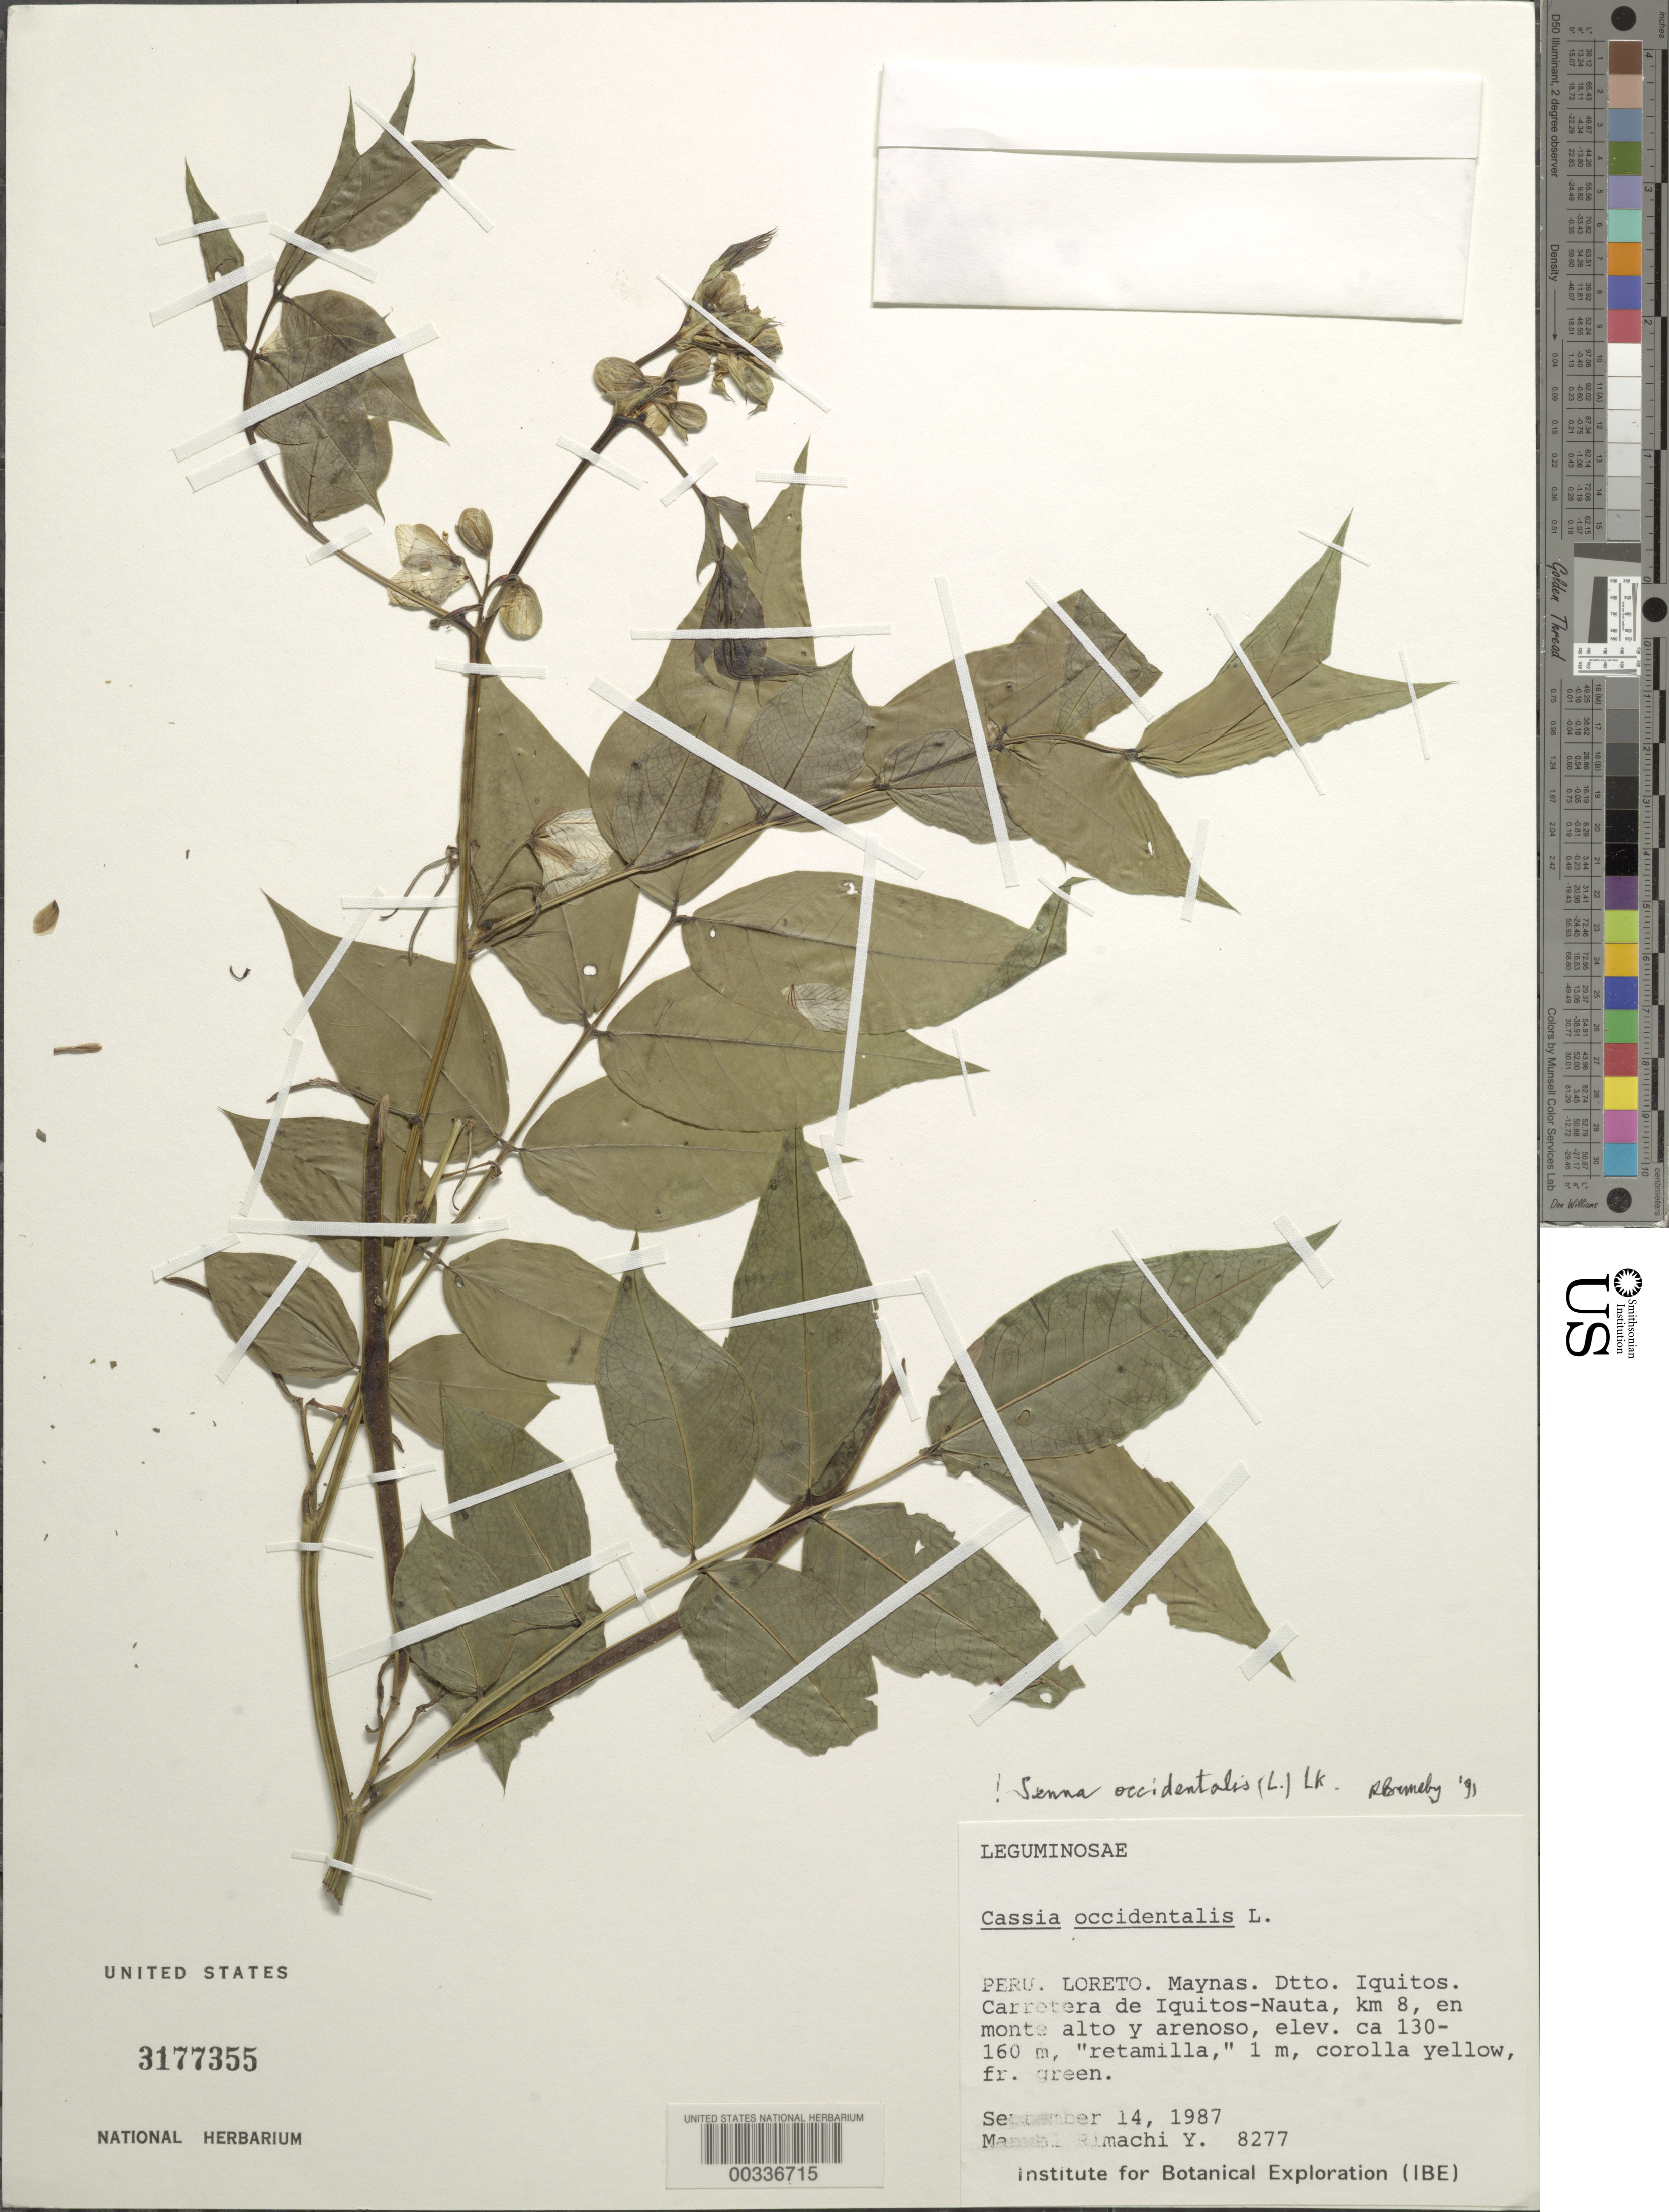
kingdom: Plantae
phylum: Tracheophyta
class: Magnoliopsida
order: Fabales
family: Fabaceae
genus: Senna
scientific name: Senna occidentalis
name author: (L.) Link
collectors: M. Rimachi Y.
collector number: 8277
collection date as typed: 14 Sep 1987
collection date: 1987-09-14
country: Peru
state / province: Loreto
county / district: Maynas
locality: Iquitos dtto.; carretera de iquitos-nauta, km 8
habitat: En monte alto and arenoso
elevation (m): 130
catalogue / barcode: US 3177355